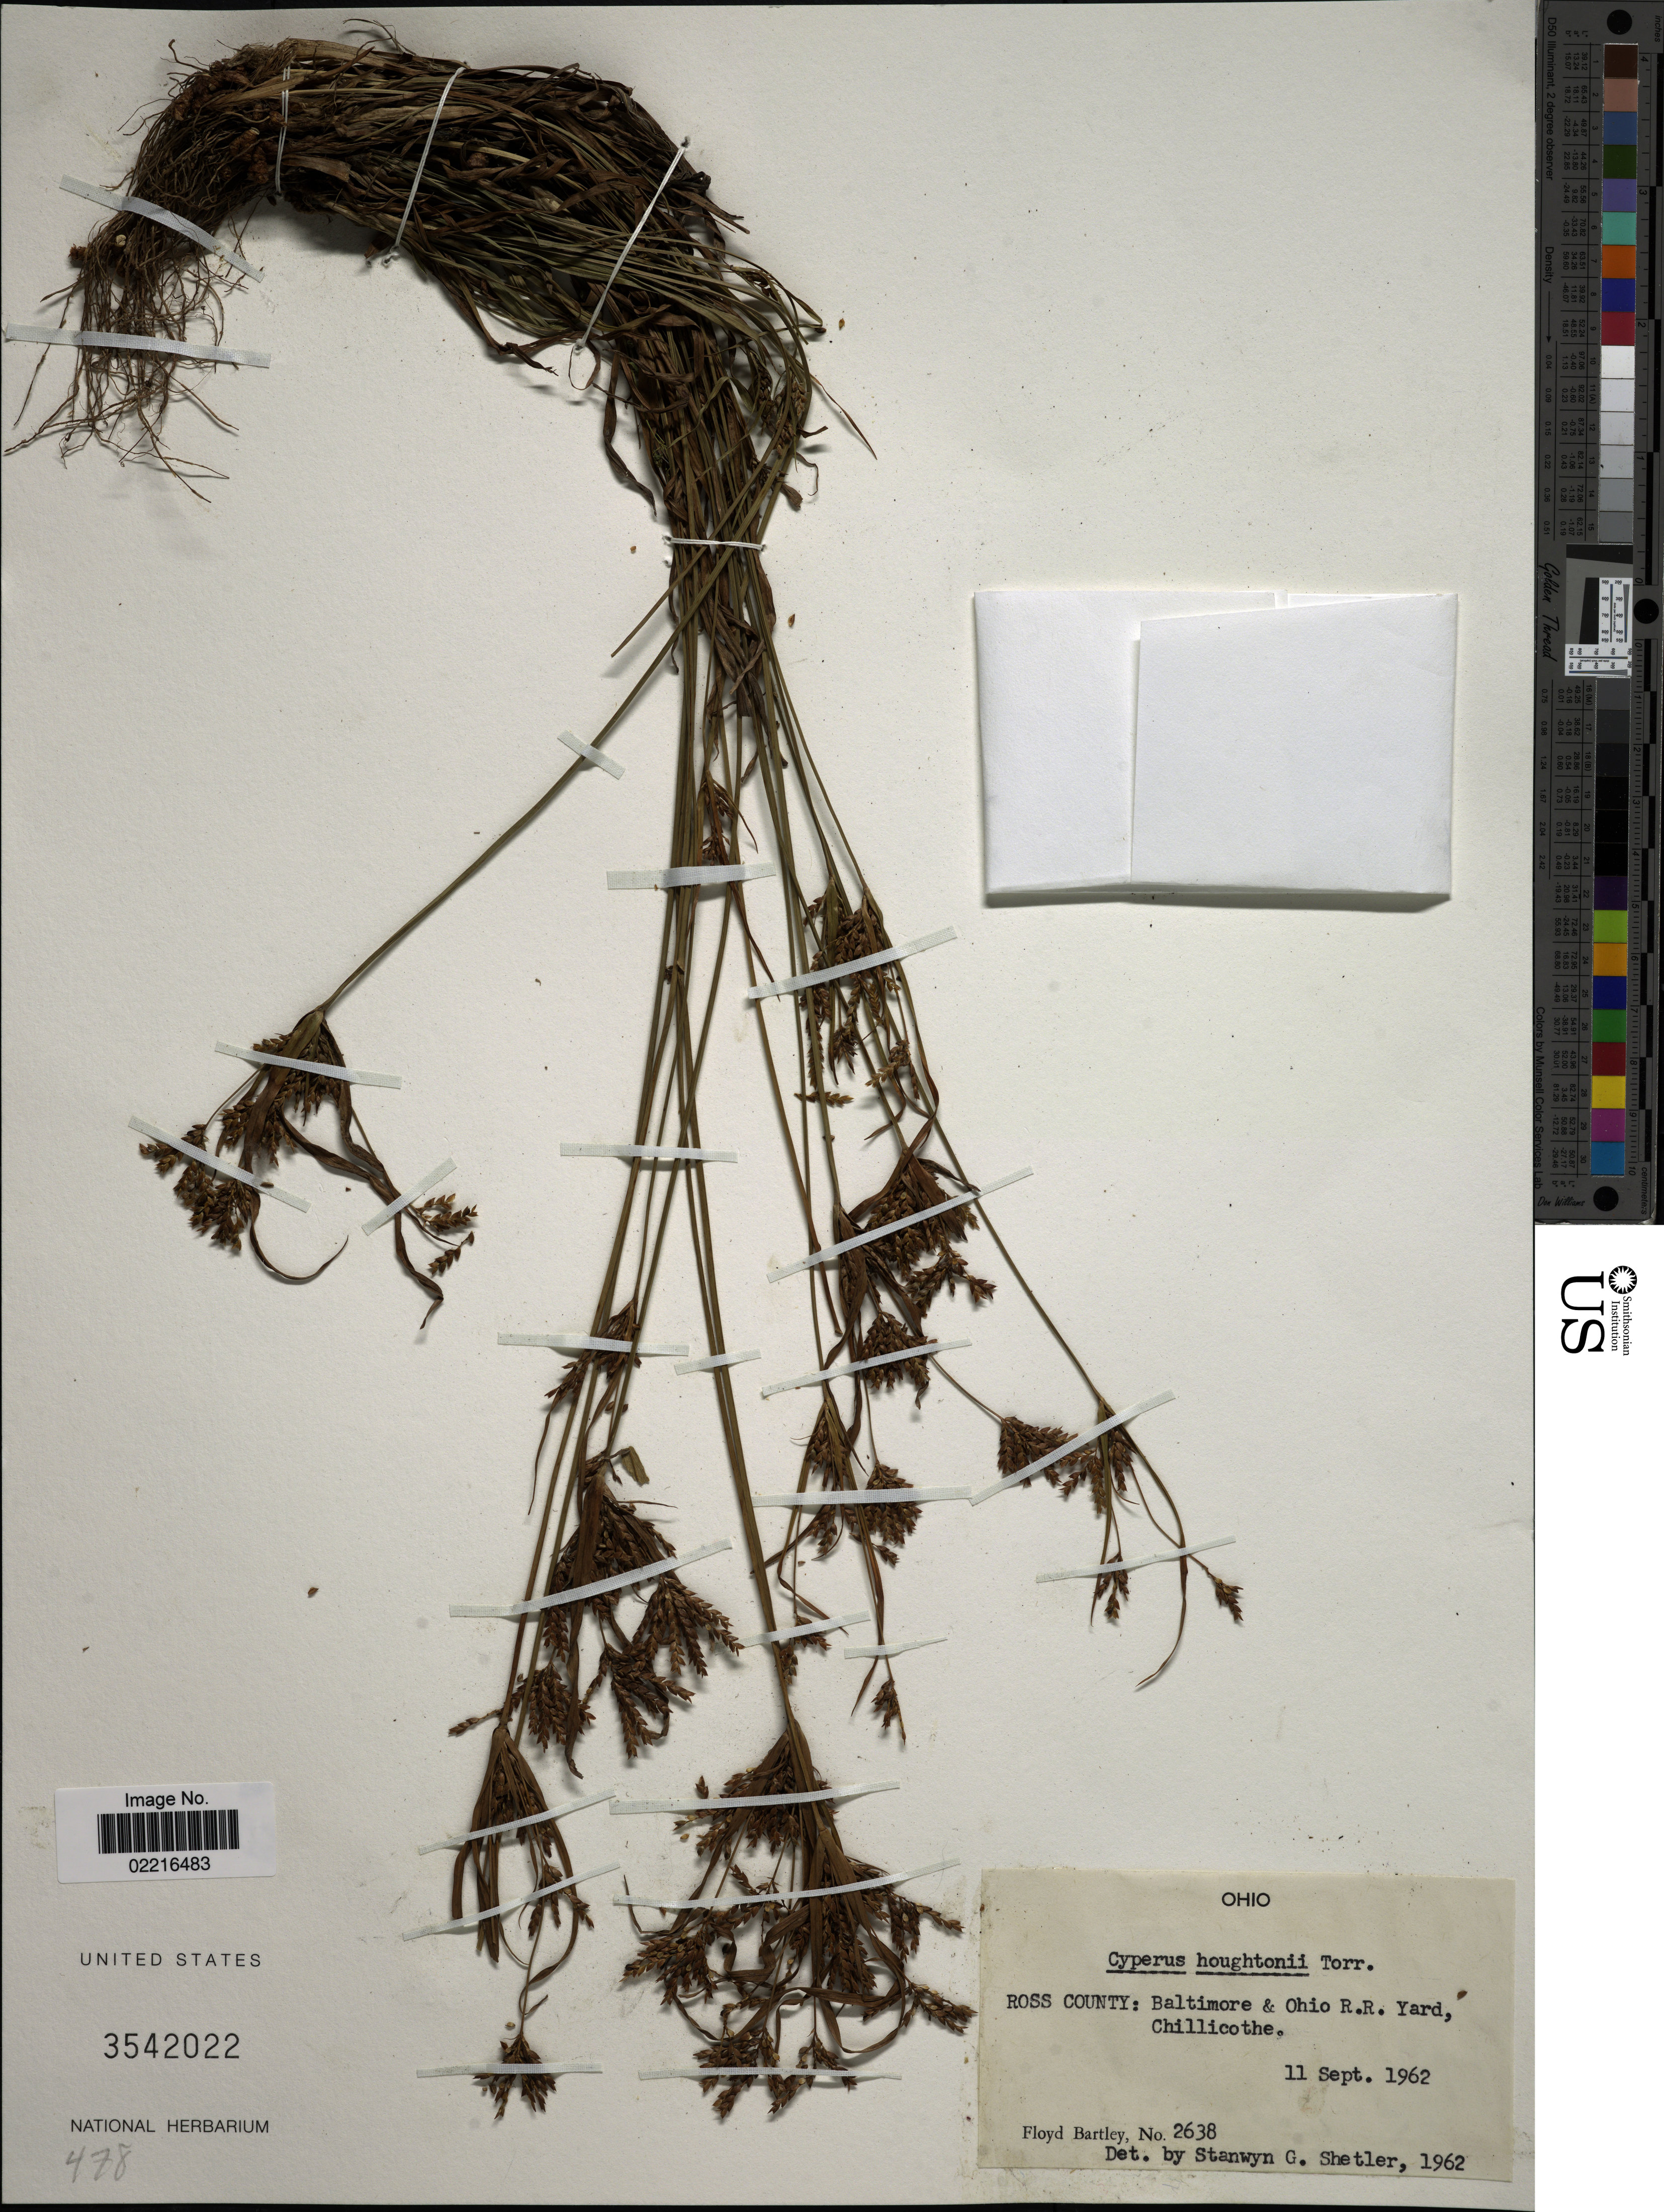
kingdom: Plantae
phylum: Tracheophyta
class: Liliopsida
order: Poales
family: Cyperaceae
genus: Cyperus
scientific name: Cyperus houghtonii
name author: Torr.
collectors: F. Bartley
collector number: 2638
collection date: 1962-09-11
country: United States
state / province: Ohio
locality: Ross County, Baltimore & Ohio R.R. Yard, Chillicothe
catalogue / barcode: US 3542022